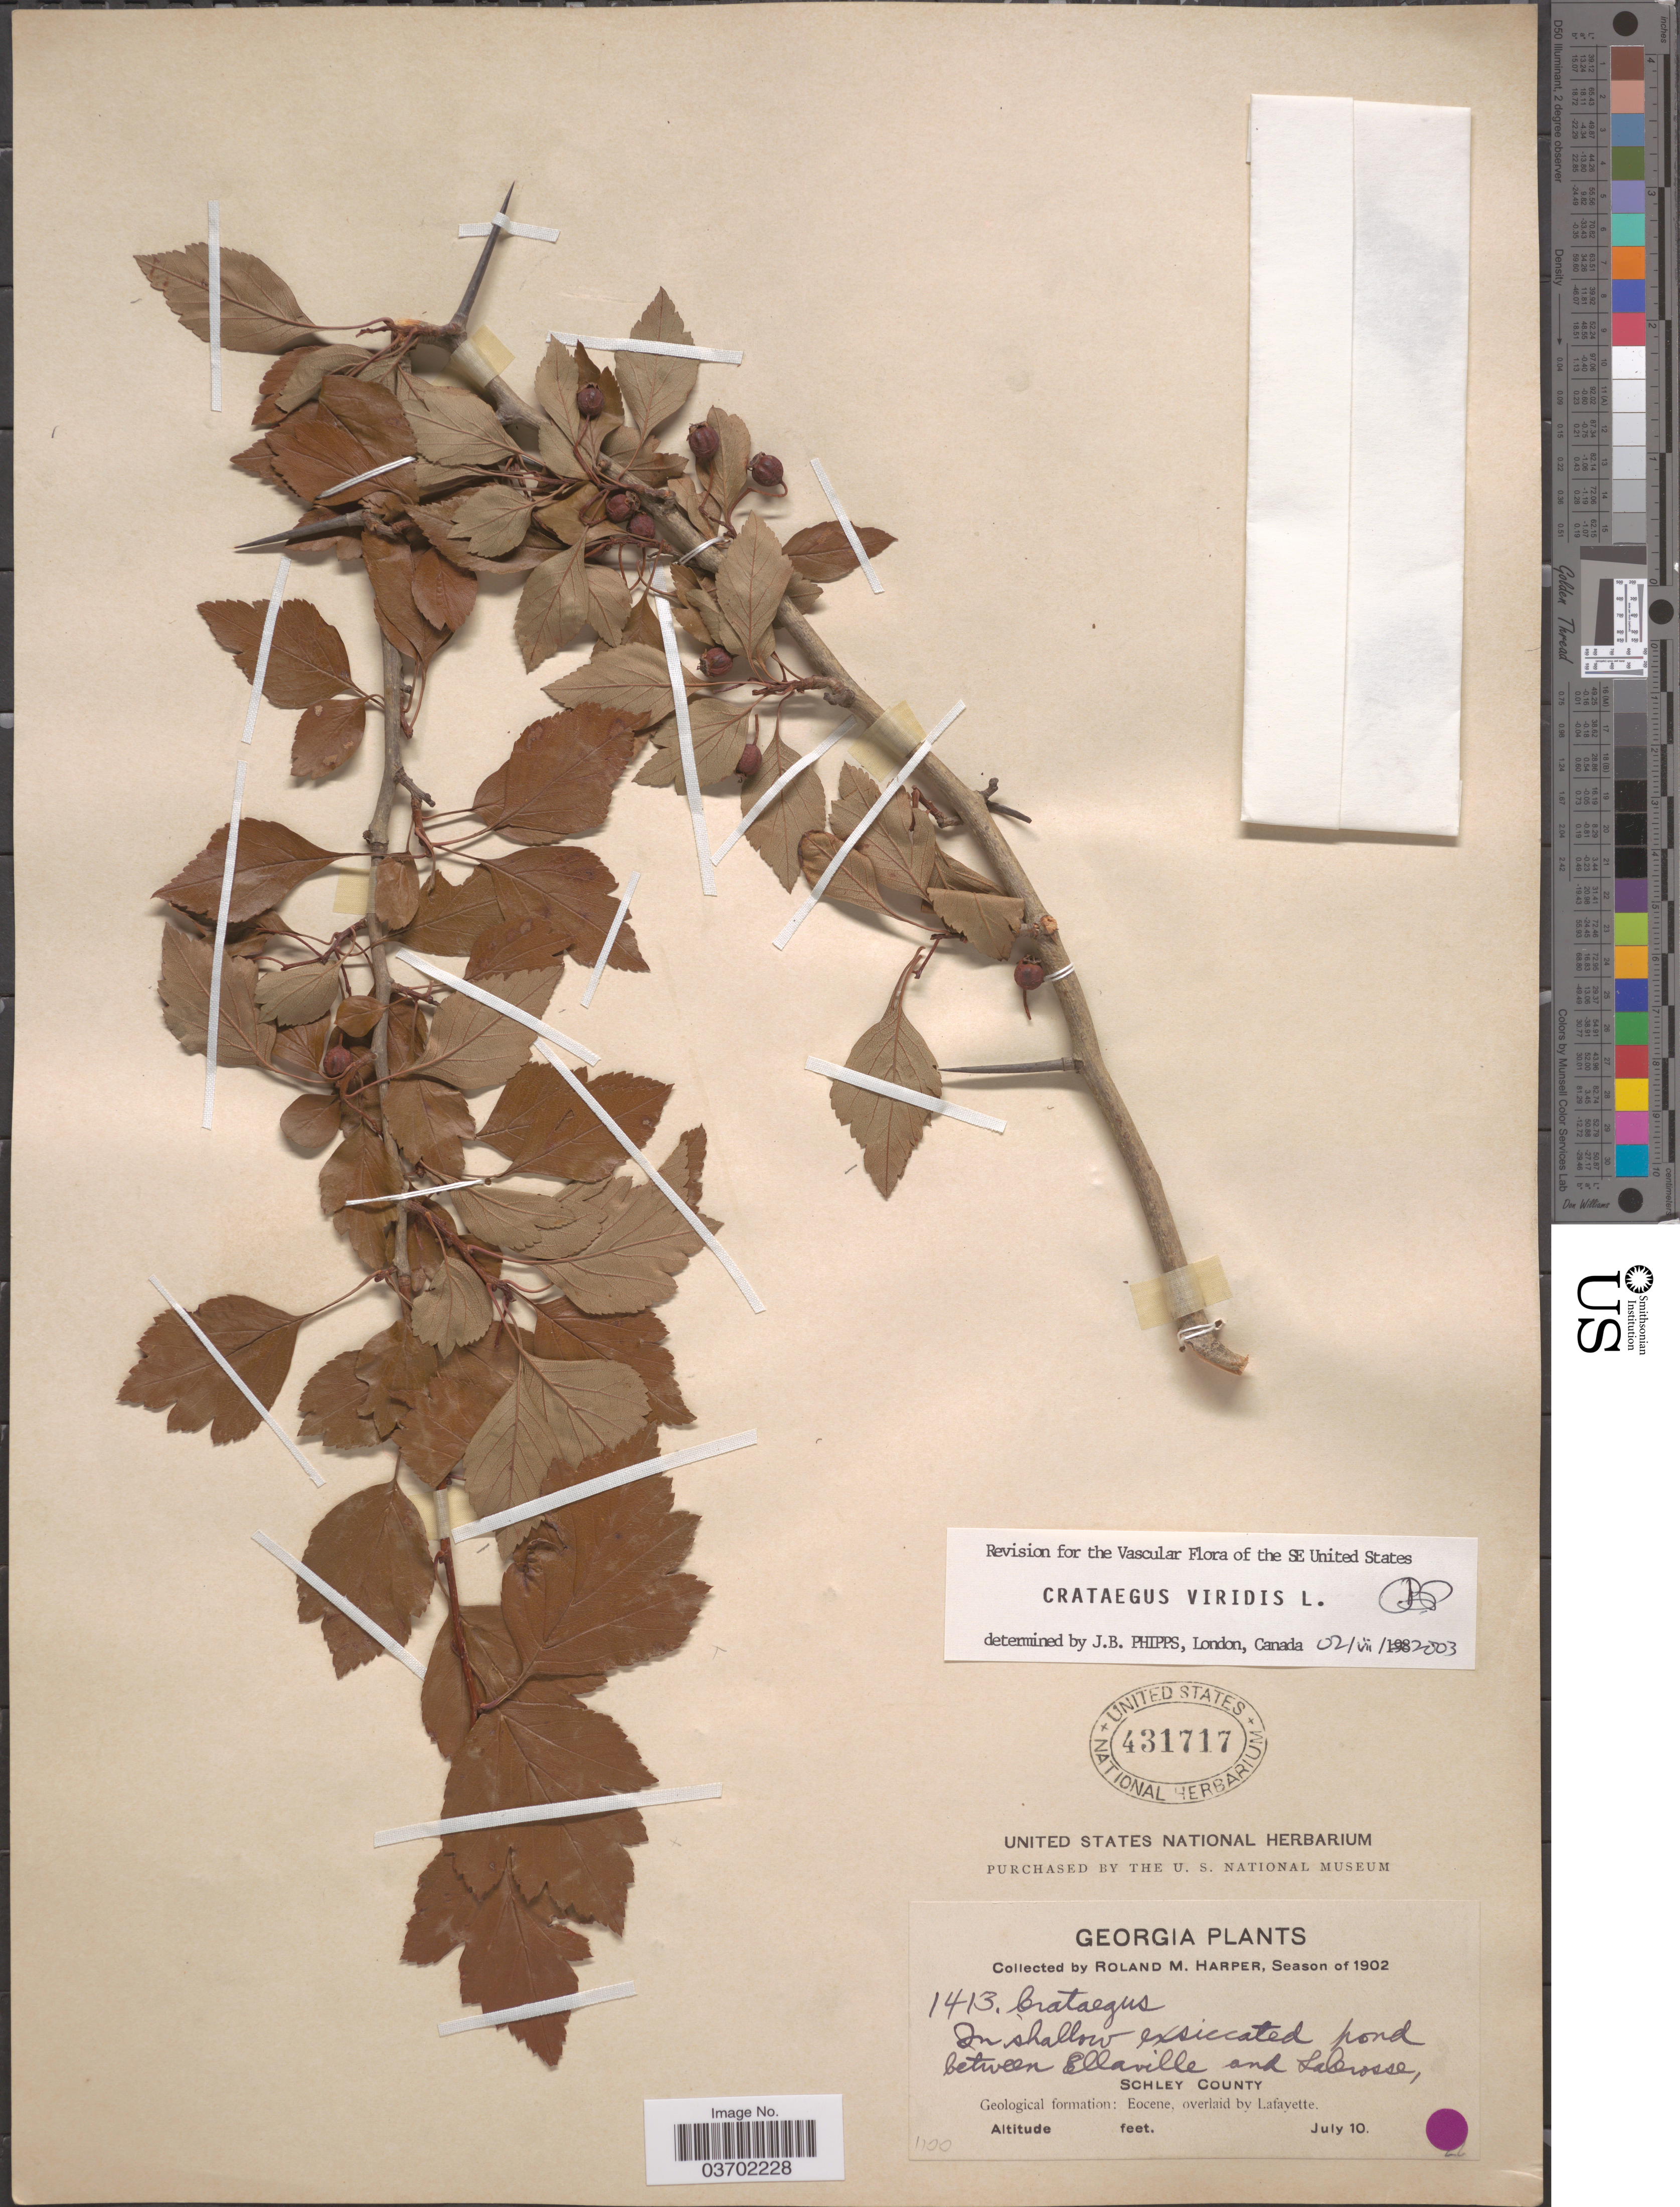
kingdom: Plantae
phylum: Tracheophyta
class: Magnoliopsida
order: Rosales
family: Rosaceae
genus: Crataegus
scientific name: Crataegus viridis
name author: L.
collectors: R. M. Harper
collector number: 1413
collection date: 1902-07-10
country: United States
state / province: Georgia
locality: Between Ellaville and La Crosse, Schley County. Geological formation: Eocene, overlaid by Lafayette.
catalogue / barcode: US 431717